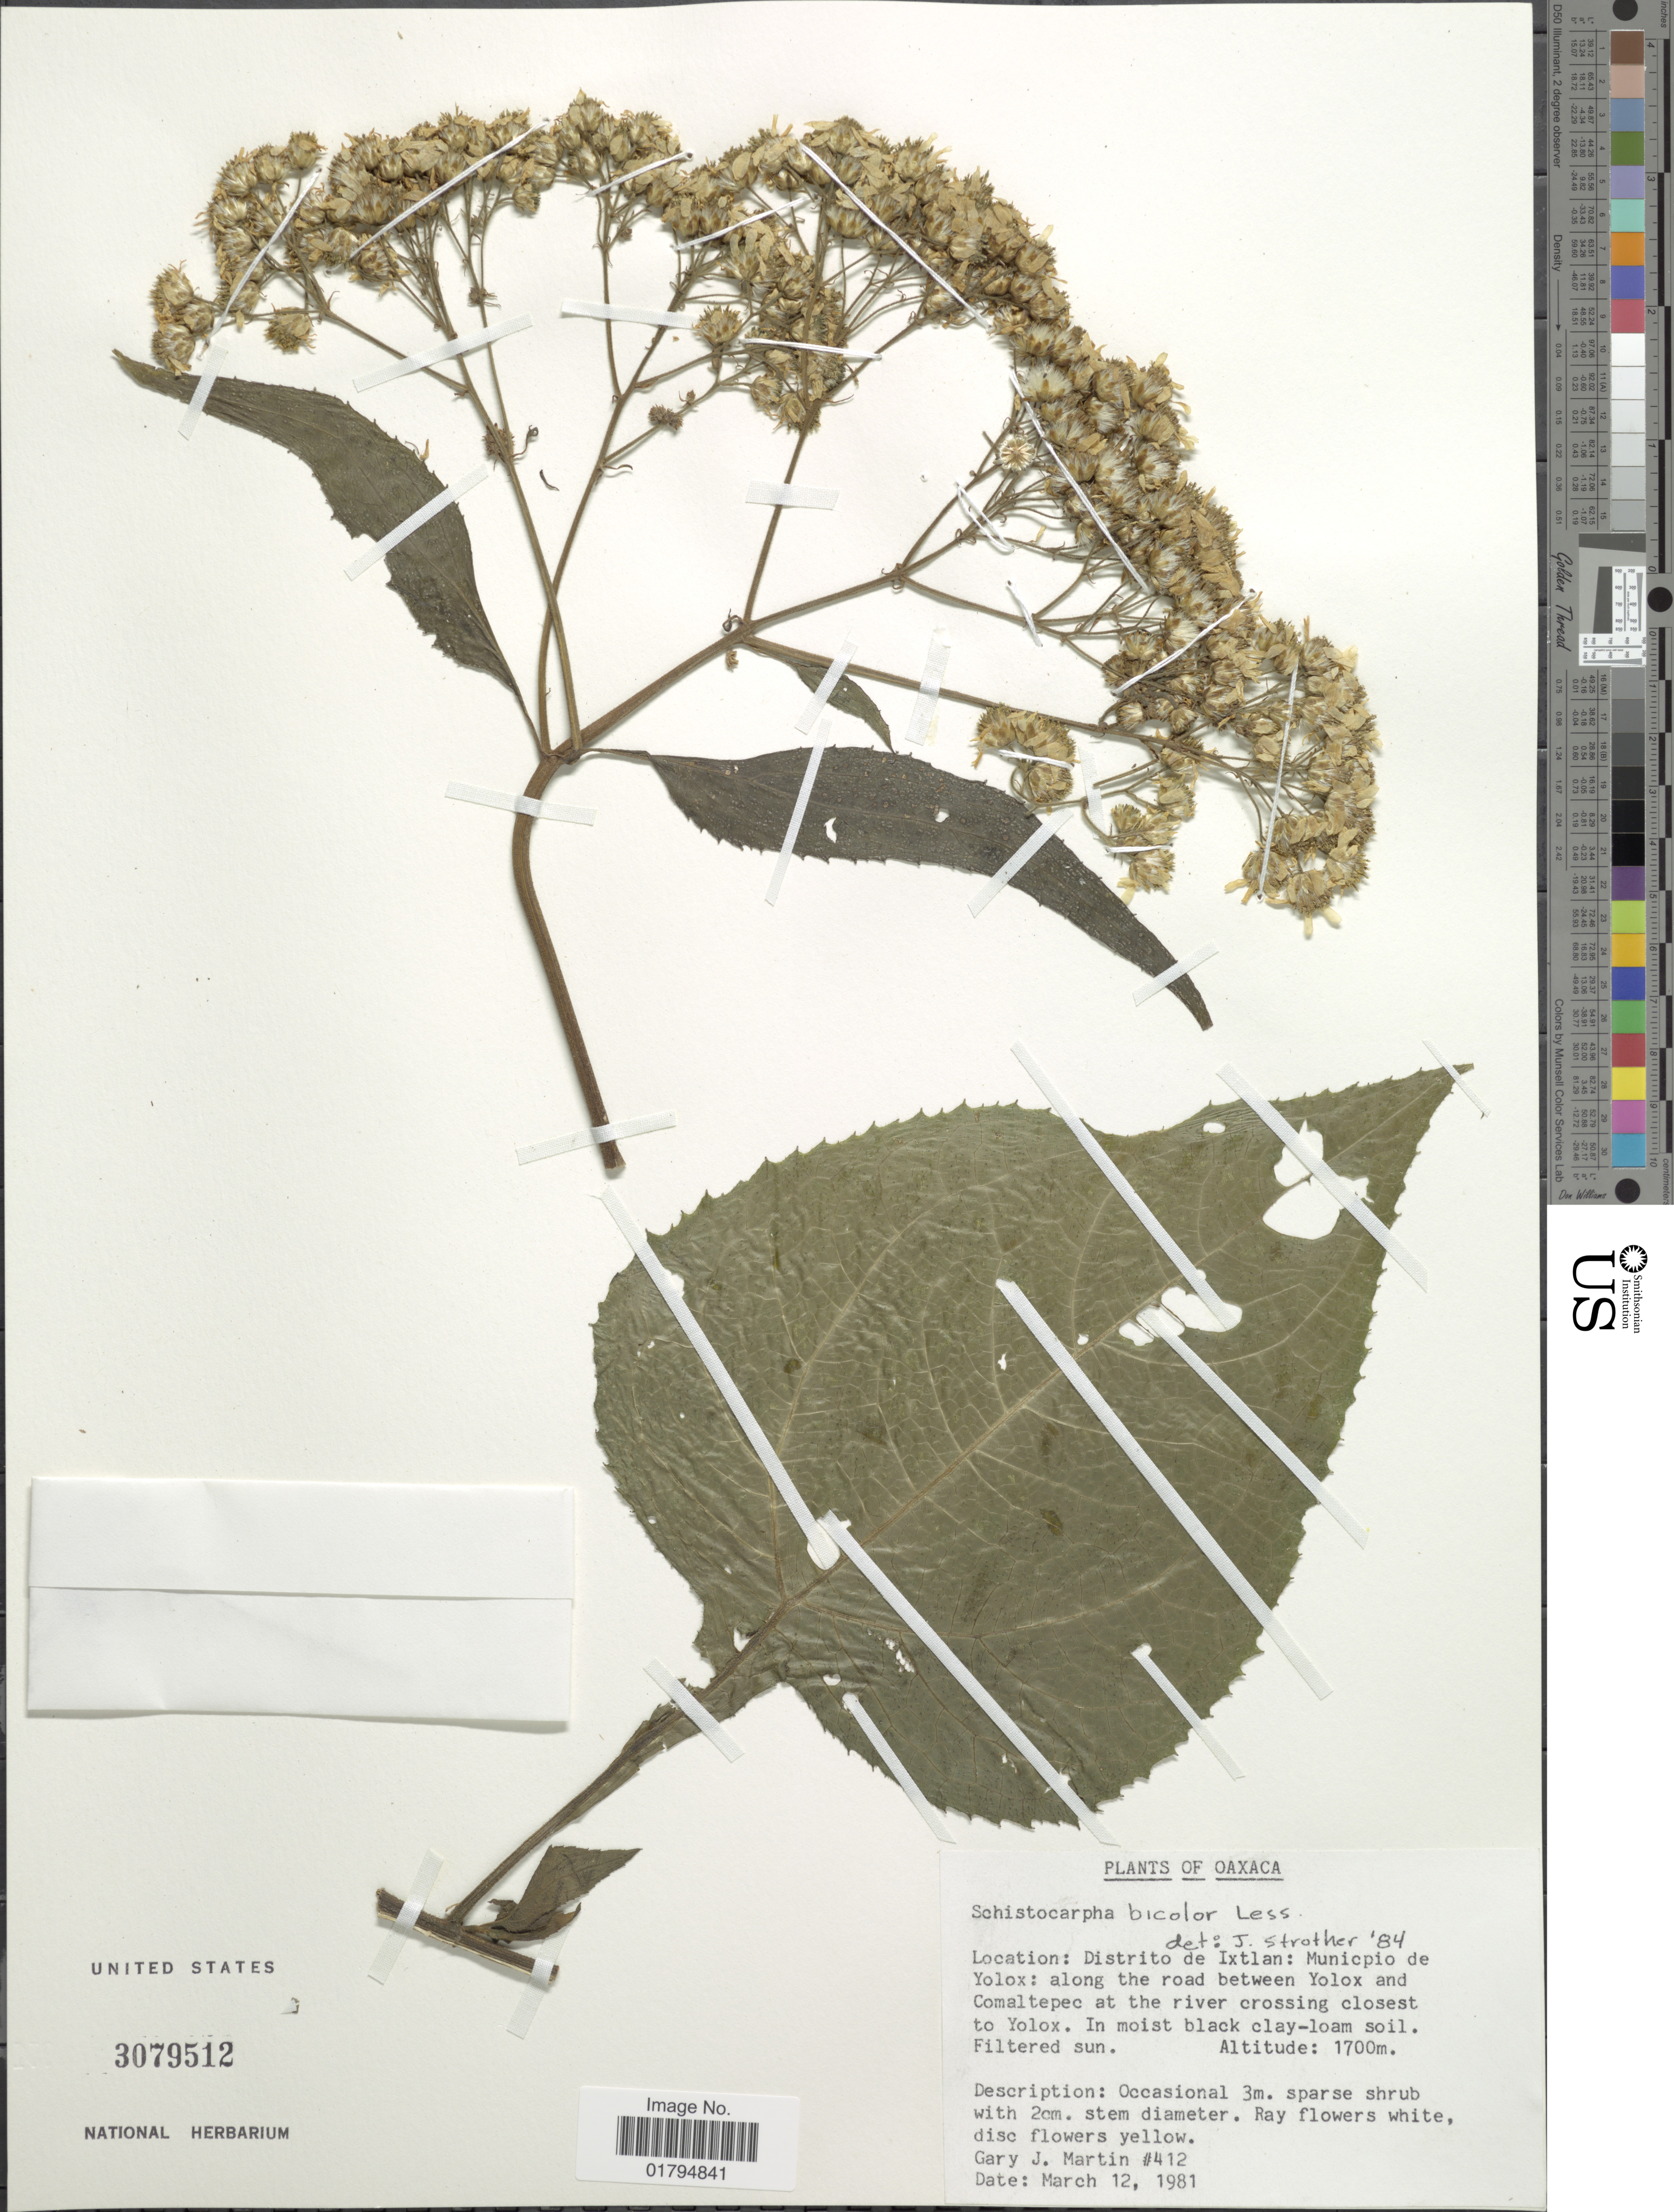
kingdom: Plantae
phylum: Tracheophyta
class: Magnoliopsida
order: Asterales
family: Asteraceae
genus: Schistocarpha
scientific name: Schistocarpha bicolor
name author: Less.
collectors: G. J. Martin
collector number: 412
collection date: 1981-03-12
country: Mexico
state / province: Oaxaca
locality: Distrito de Ixtlan: Municipio de Yolox: along the road between Yolox and Comaltepec at the river crossing closest toYolox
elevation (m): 1700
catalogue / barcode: US 3079512